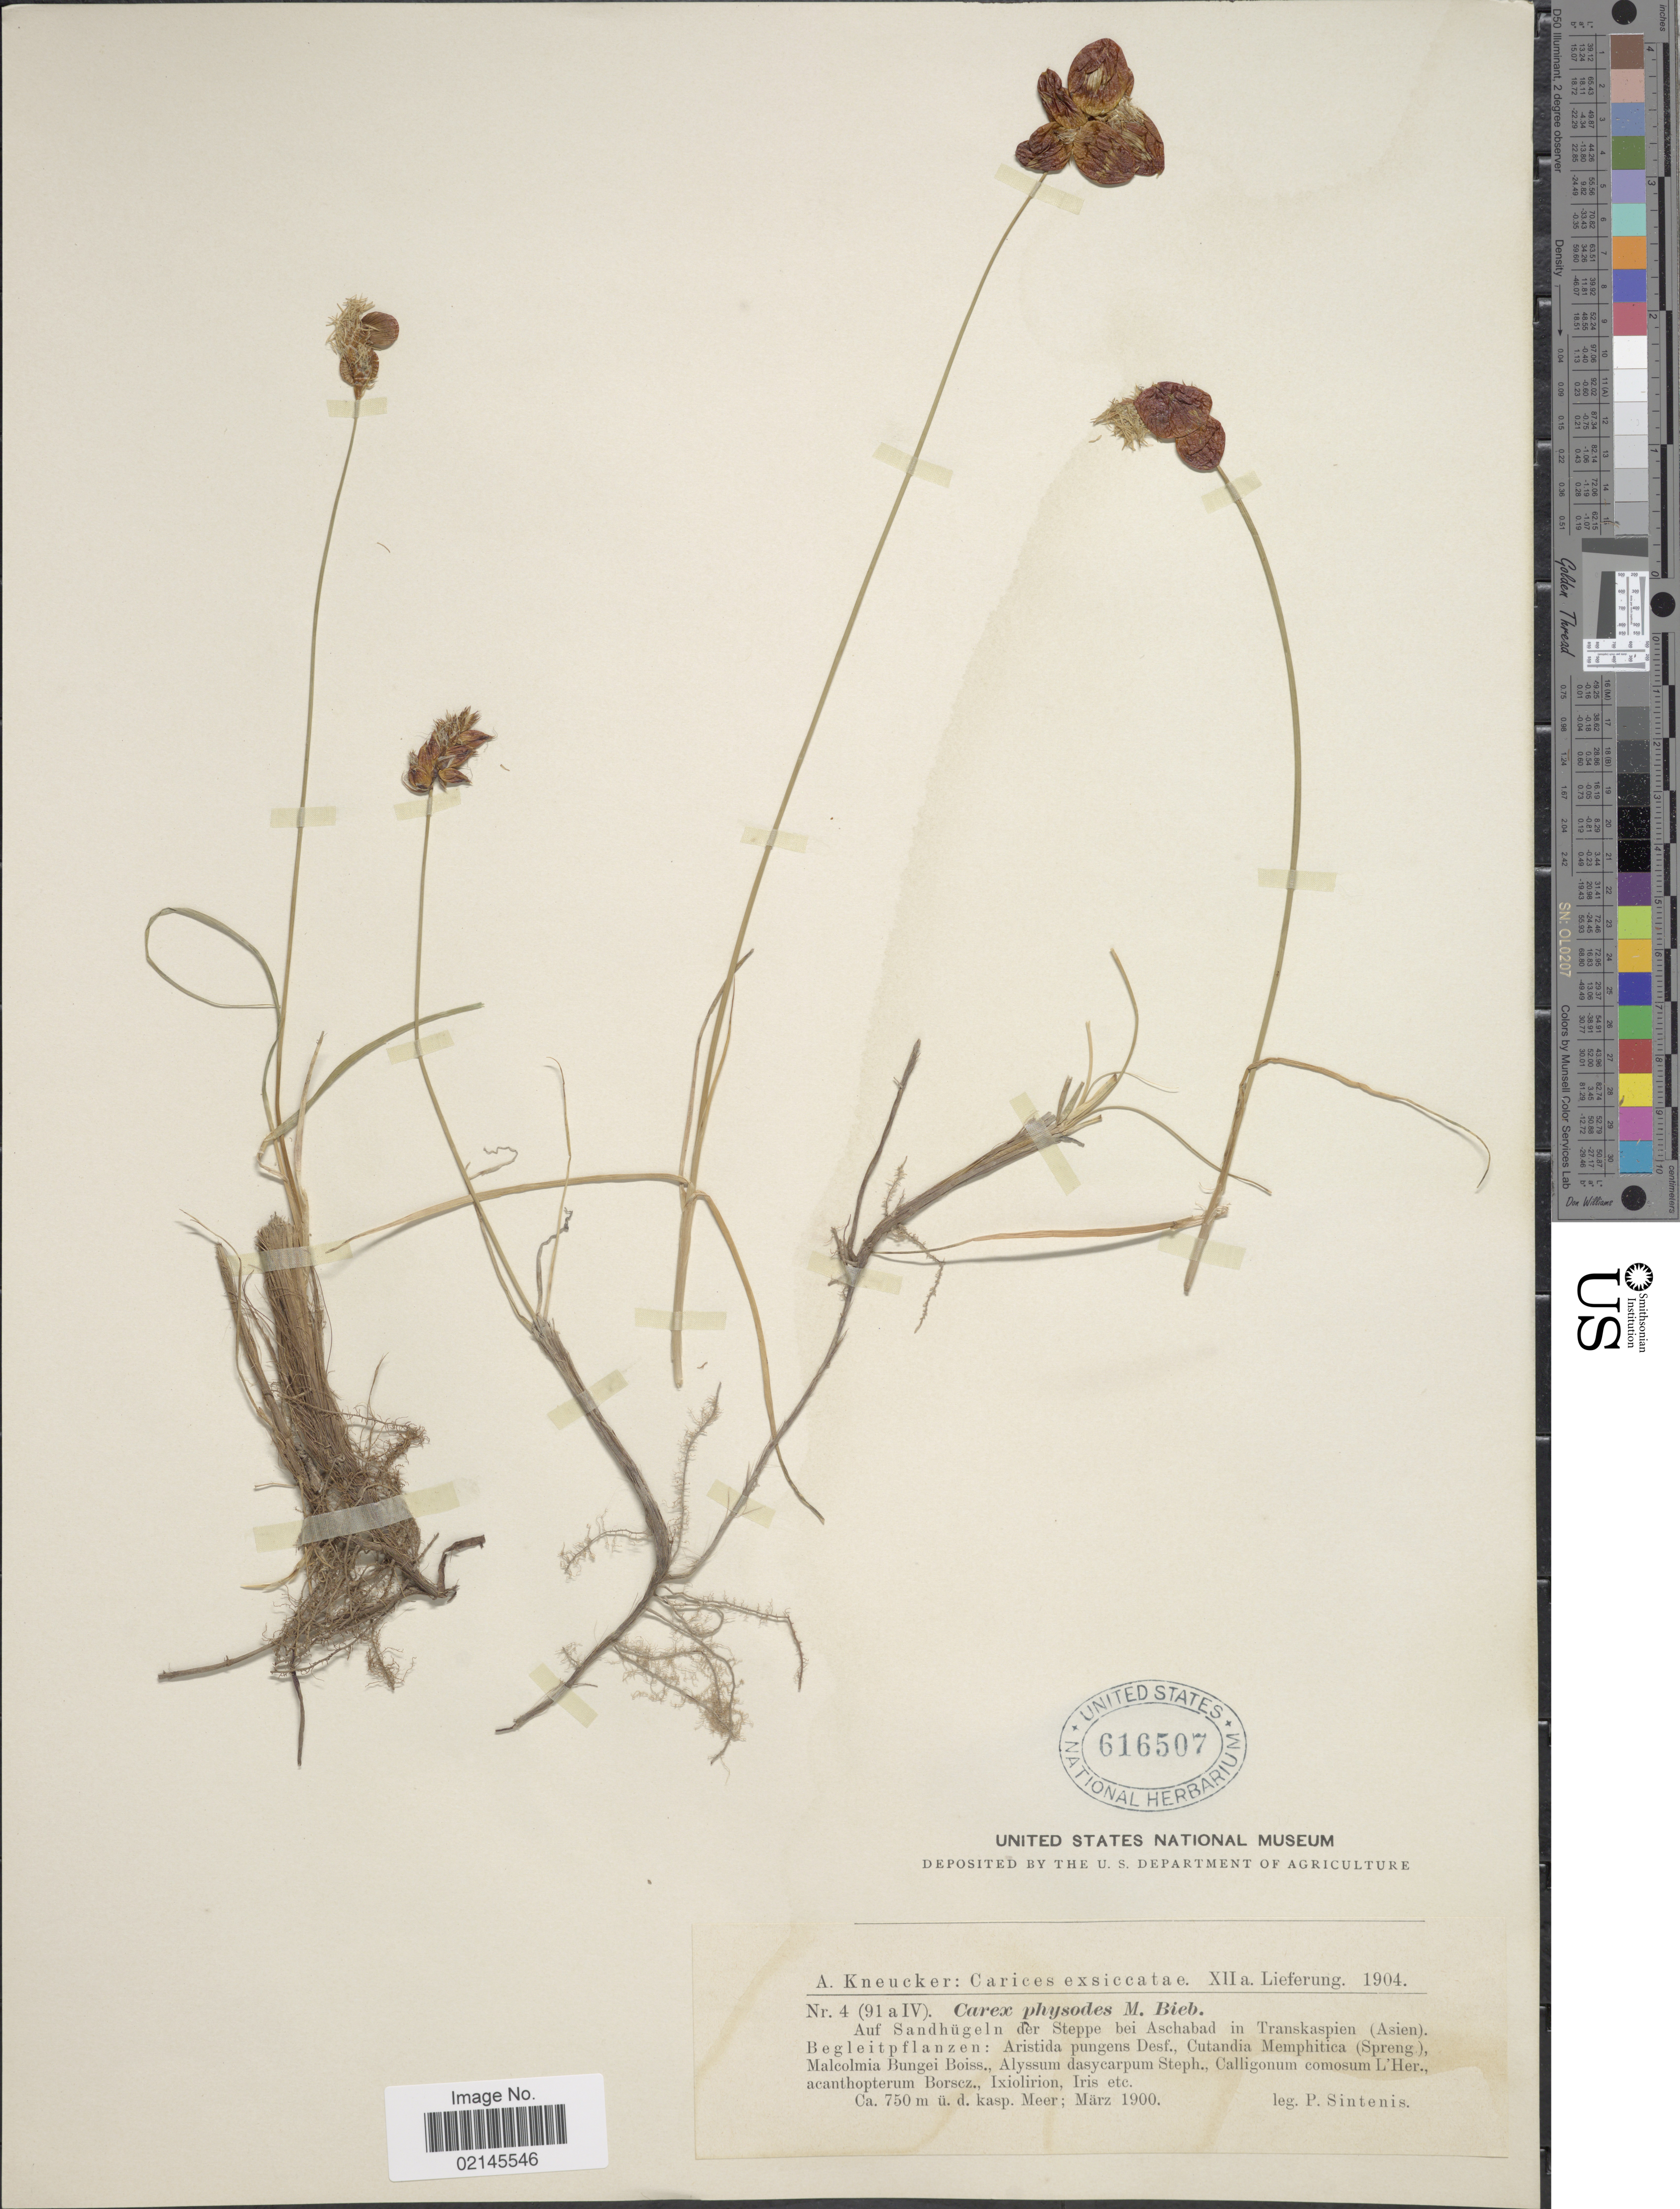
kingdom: Plantae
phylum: Tracheophyta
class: Liliopsida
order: Poales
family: Cyperaceae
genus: Carex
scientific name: Carex physodes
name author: M. Bieb.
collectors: P. Sintenis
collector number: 4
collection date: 1900-03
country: Turkmenistan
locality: Bei Aschabad in Transkaspien (Asien)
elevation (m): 750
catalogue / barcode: US 616507